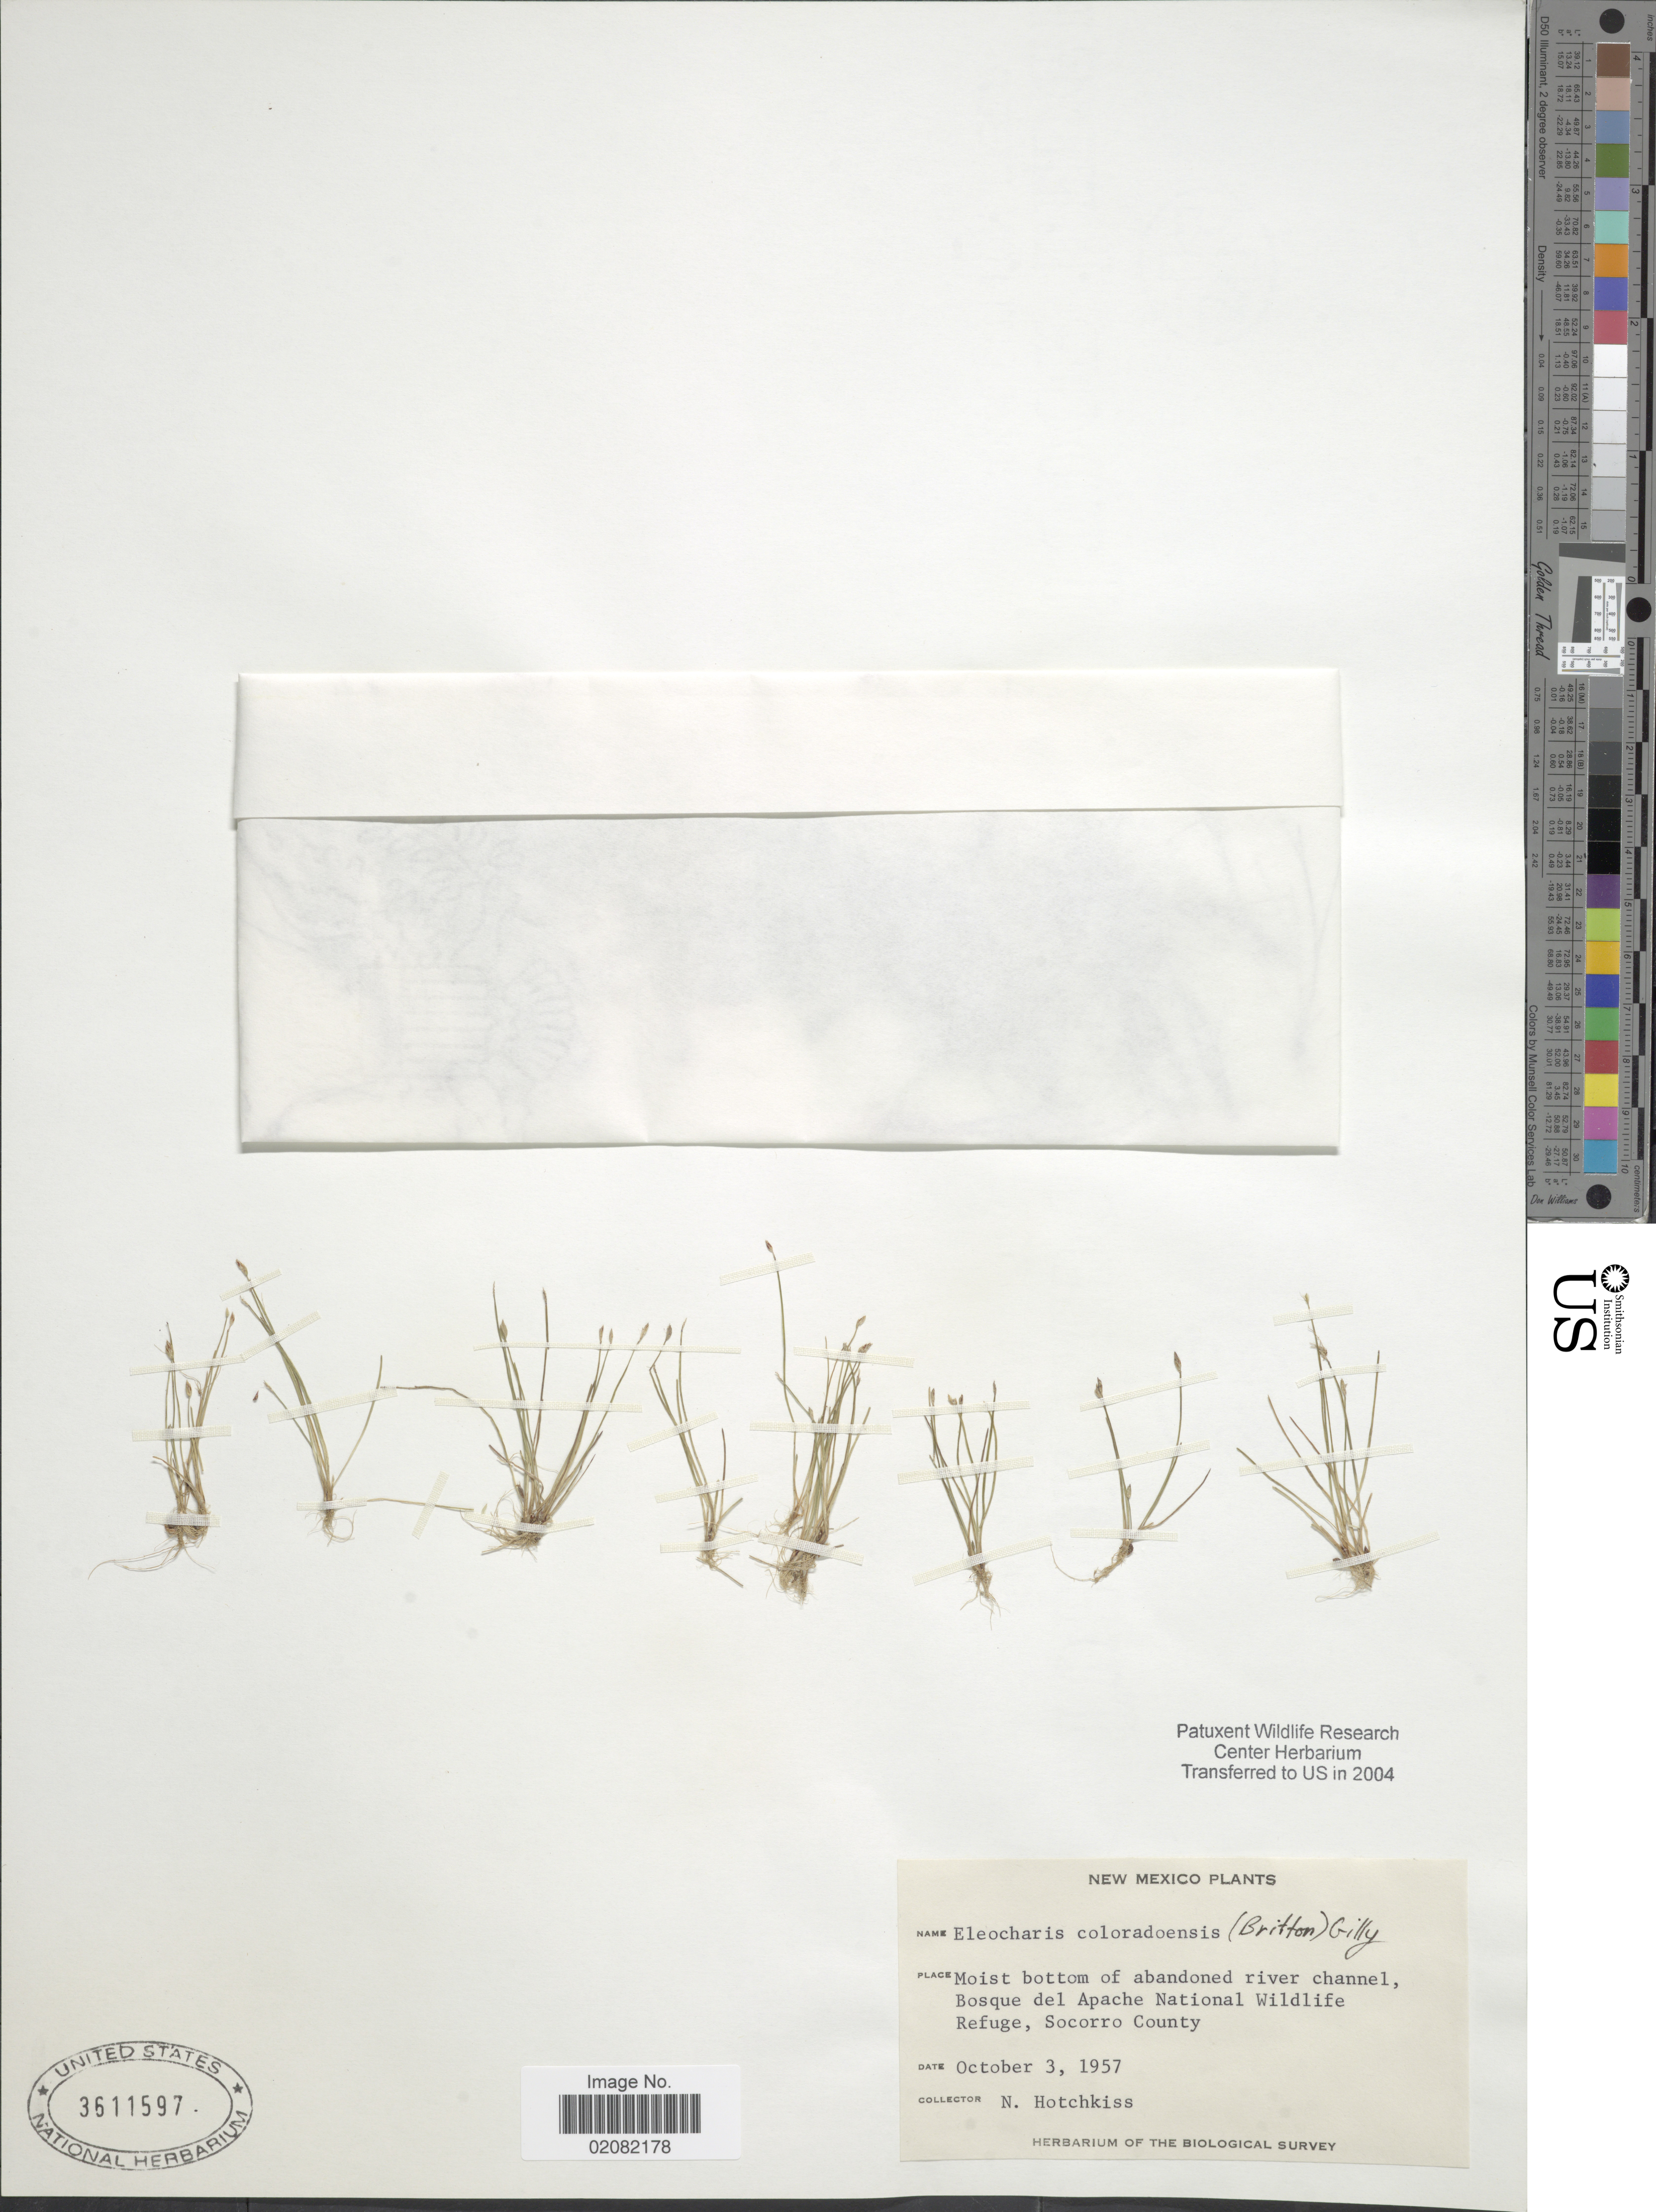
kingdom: Plantae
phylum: Tracheophyta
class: Liliopsida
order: Poales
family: Cyperaceae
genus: Eleocharis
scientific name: Eleocharis coloradoensis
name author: (Britton) Gilly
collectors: N. Hotchkiss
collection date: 1957-10-03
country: United States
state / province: New Mexico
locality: Bosque del Apache national Wildlife Refuge, Socorro County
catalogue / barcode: US 3611597